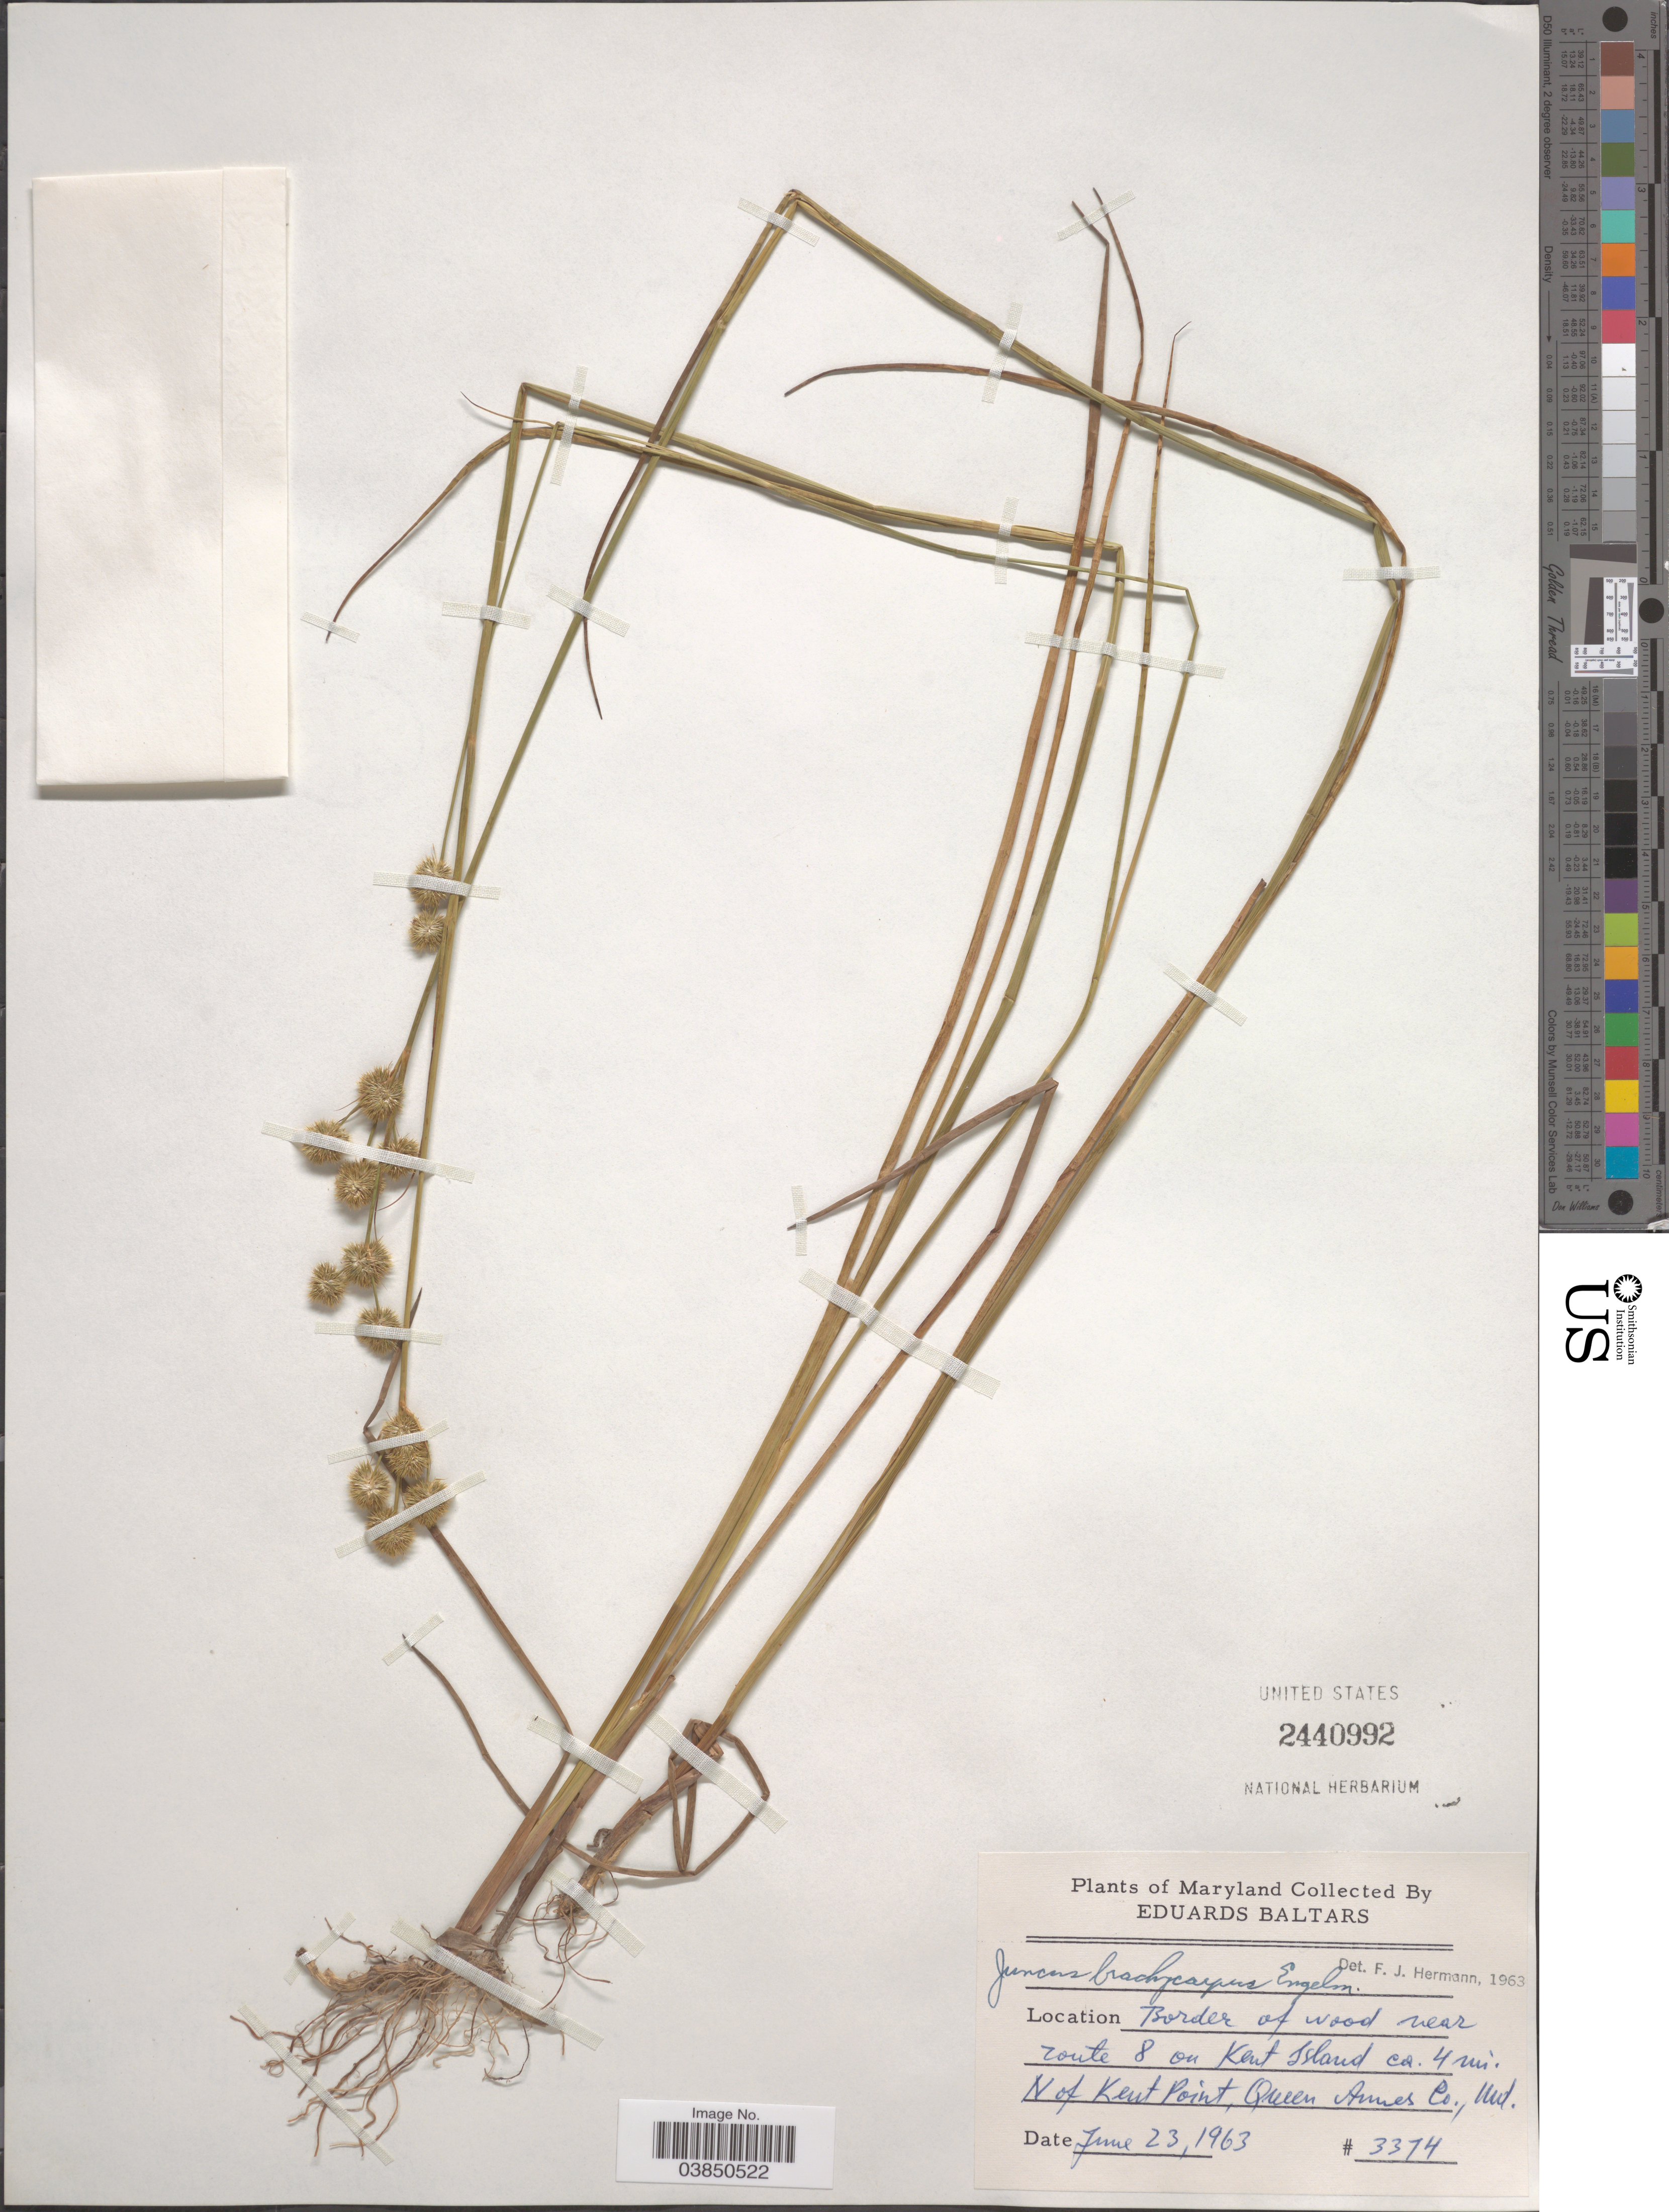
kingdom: Plantae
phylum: Tracheophyta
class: Liliopsida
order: Poales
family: Juncaceae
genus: Juncus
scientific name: Juncus brachycarpus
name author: Engelm.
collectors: E. Baltars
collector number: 3374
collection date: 1963-06-23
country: United States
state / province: Maryland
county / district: Queen Anne's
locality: Border of wood near route 8 on Kent Island ca. 4 mi. N of Kent Point, Queen Amies Co.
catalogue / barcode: US 2440992